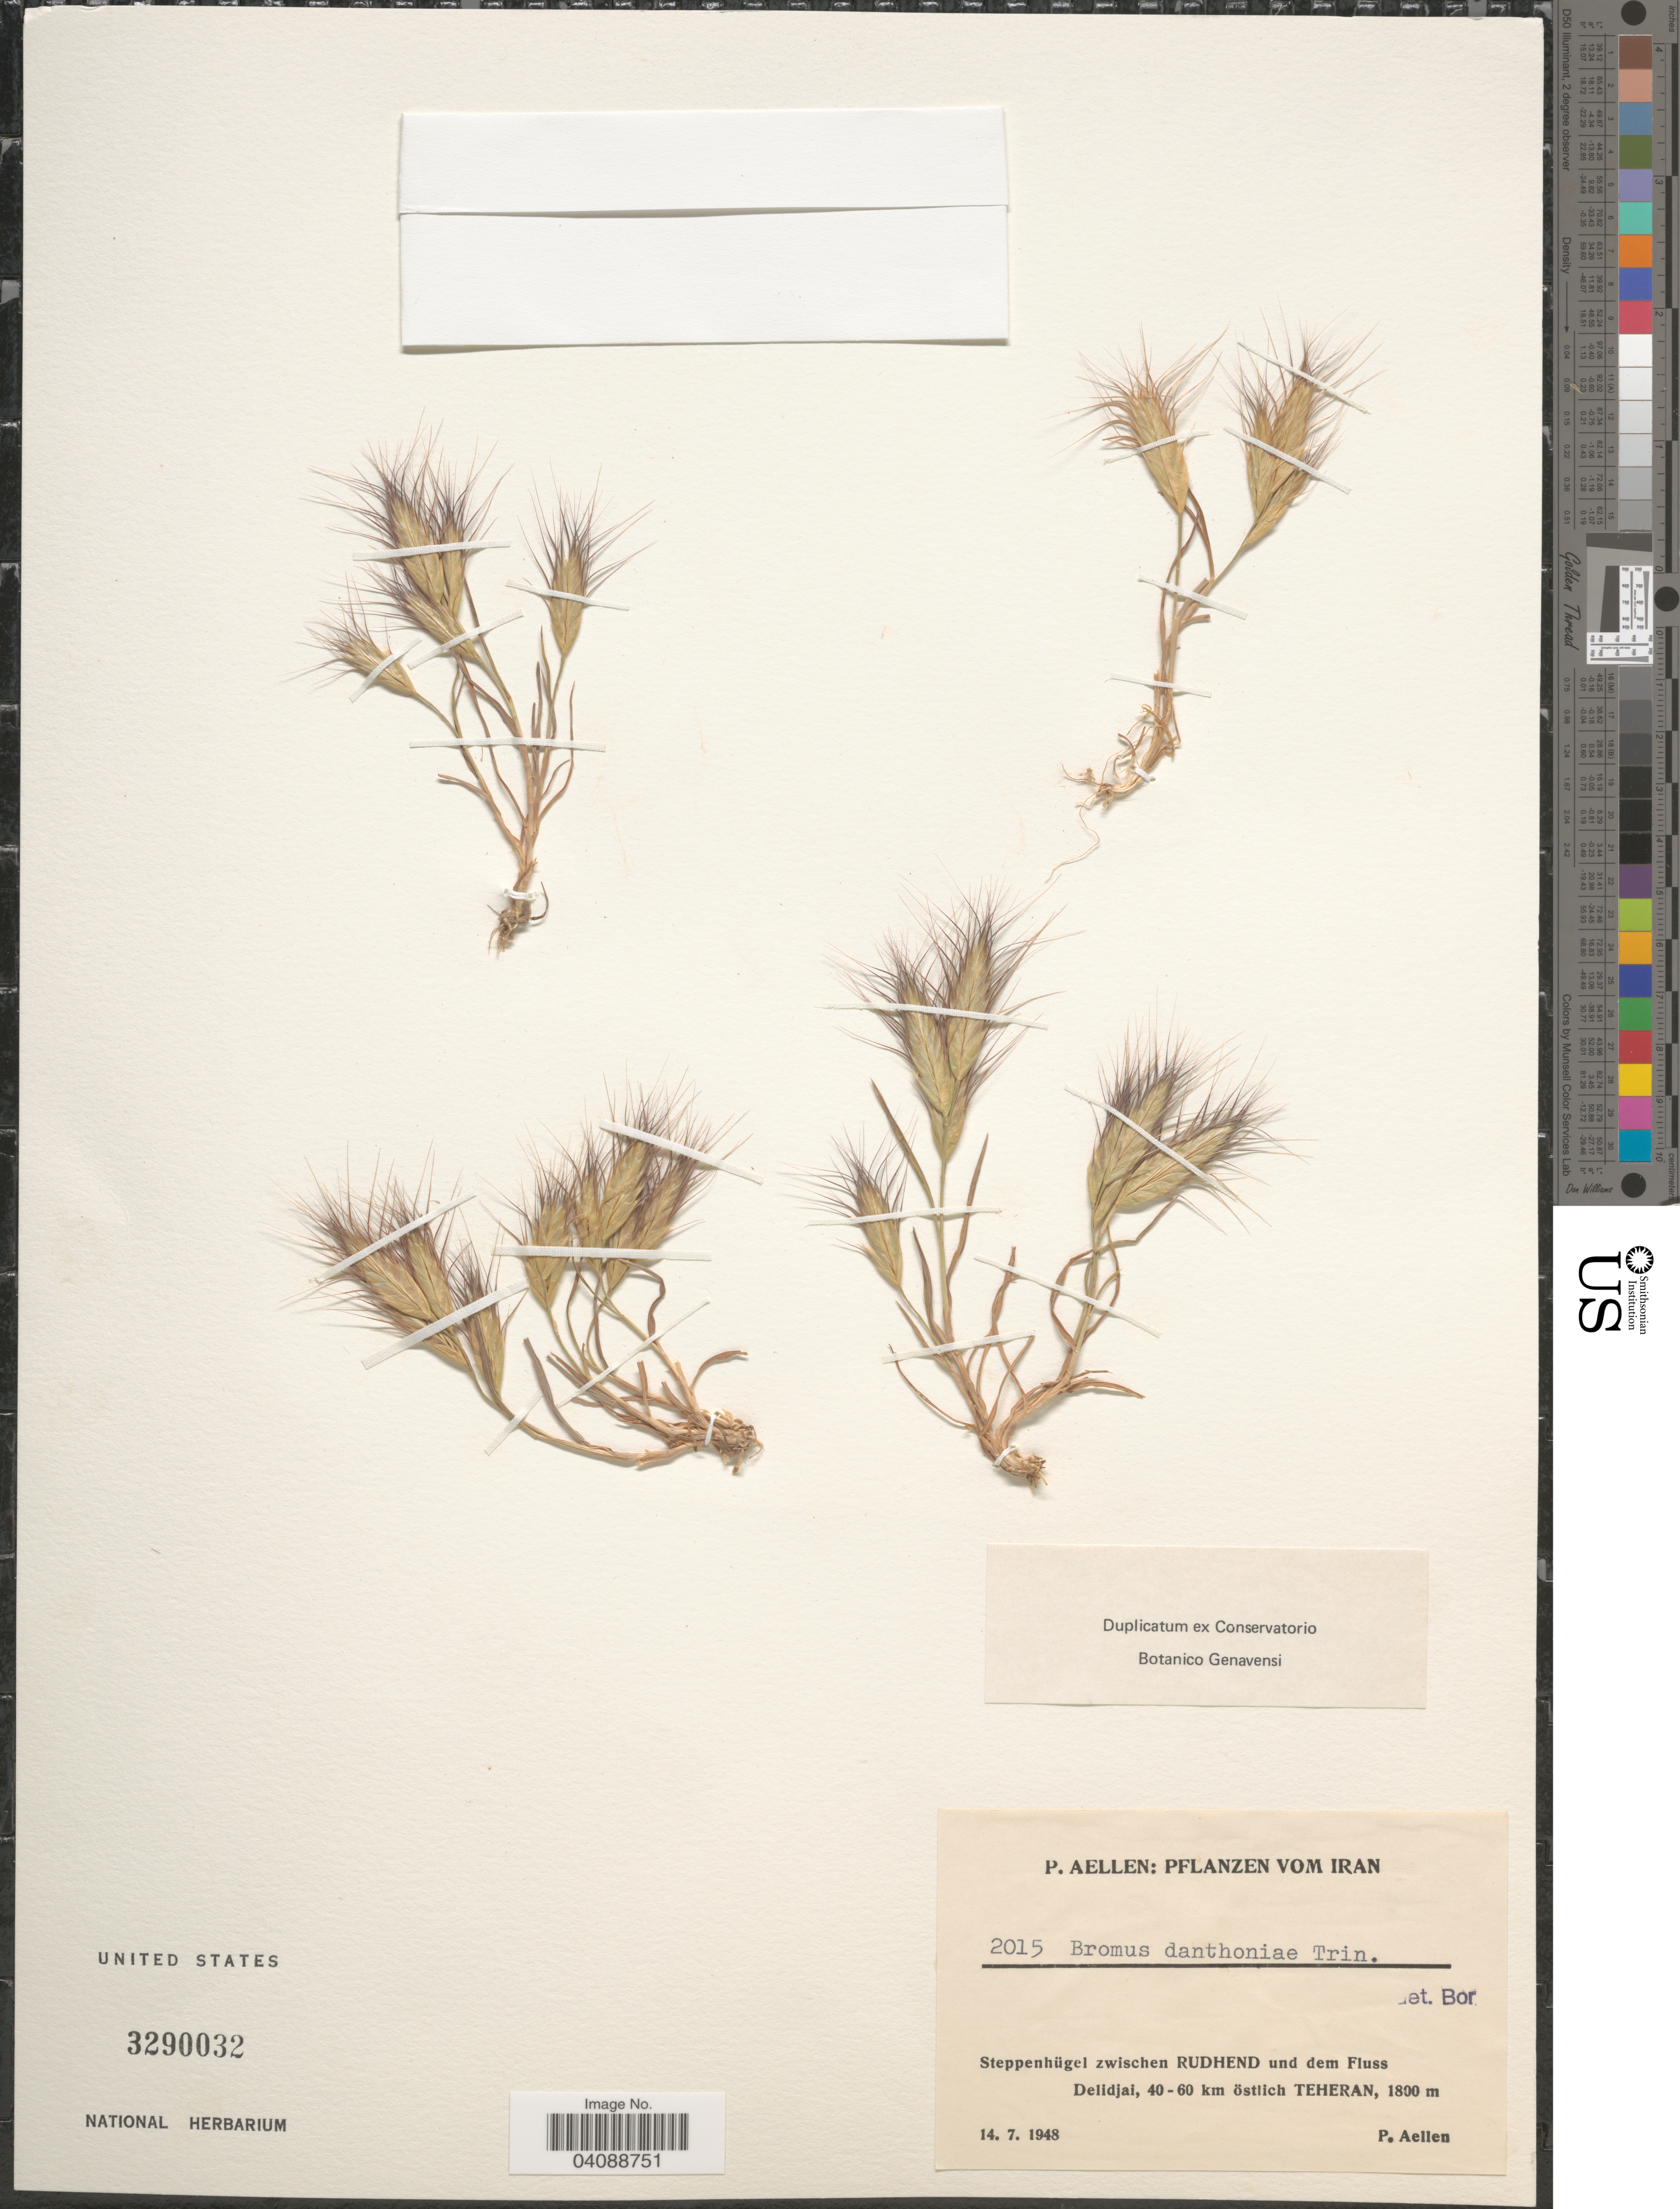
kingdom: Plantae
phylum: Tracheophyta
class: Liliopsida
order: Poales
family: Poaceae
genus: Bromus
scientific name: Bromus danthoniae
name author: Trin. ex C.A. Mey.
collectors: P. Aellen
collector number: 2015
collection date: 1948-07-14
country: Iran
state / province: Tehran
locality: Steppenhügel zwischen Rudhend und dem Fluss Delidjai, 40 - 60 km östlich Teheran.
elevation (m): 1800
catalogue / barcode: US 3290032